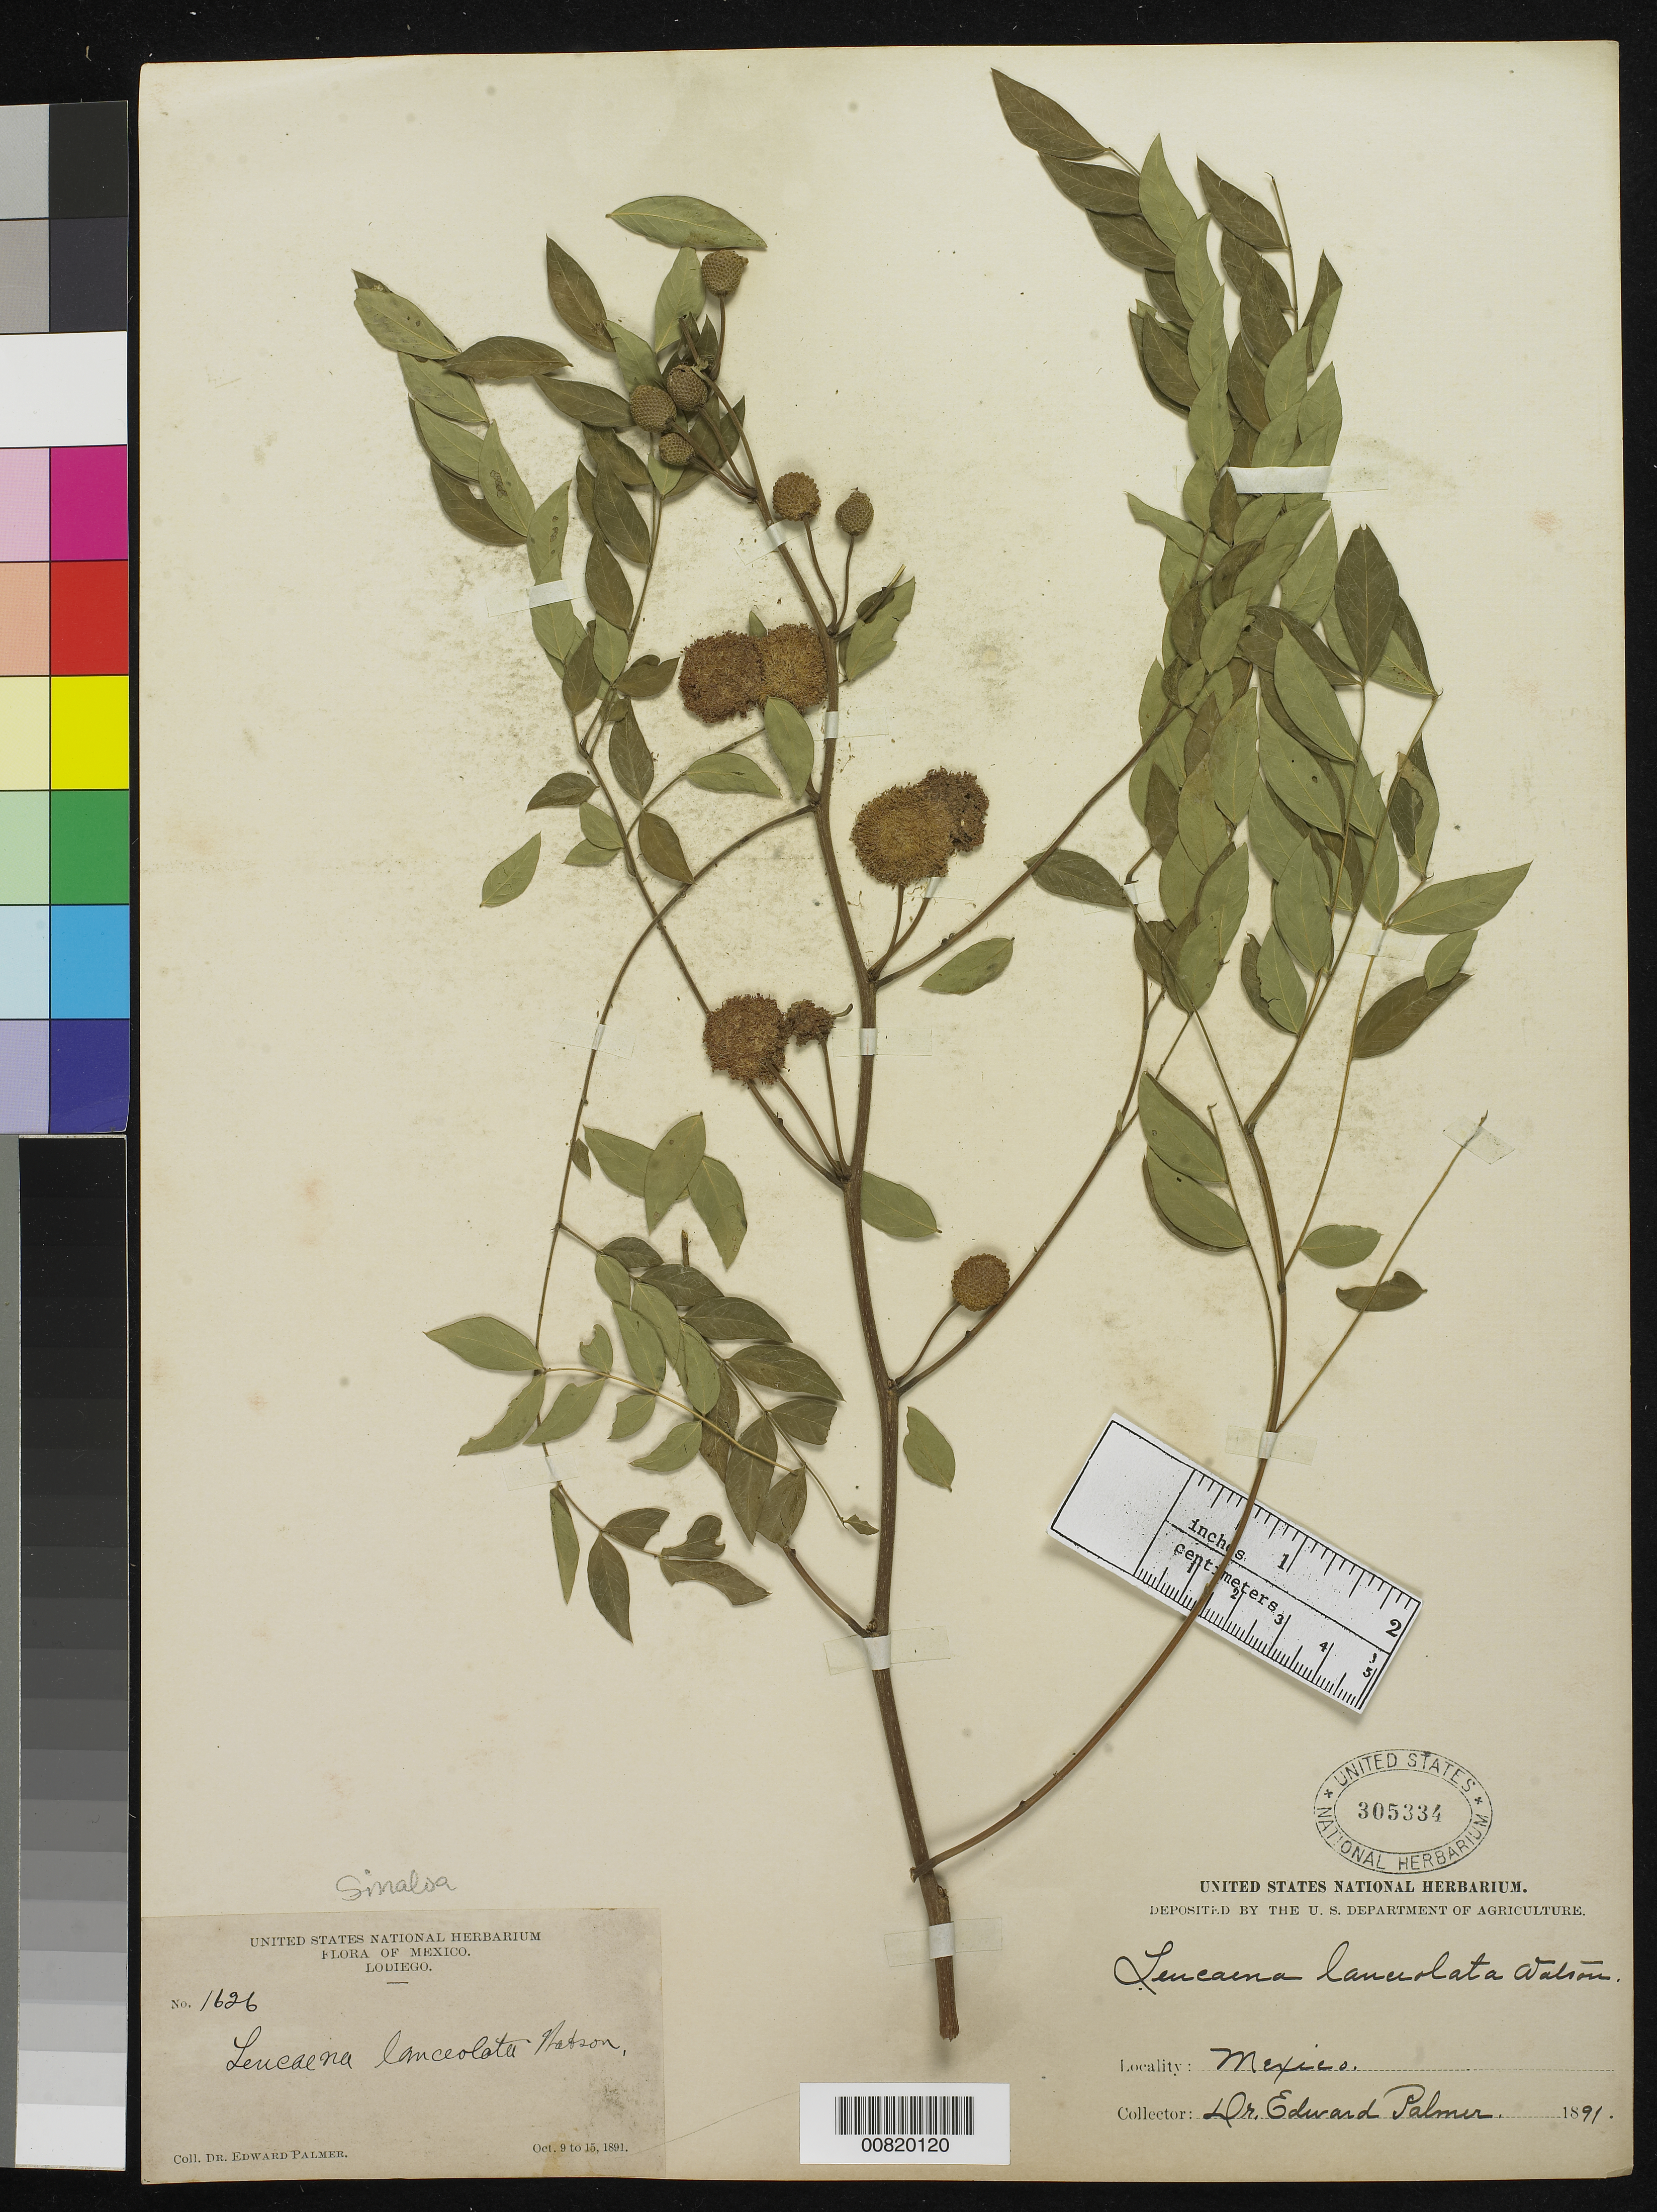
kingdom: Plantae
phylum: Tracheophyta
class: Magnoliopsida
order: Fabales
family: Fabaceae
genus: Leucaena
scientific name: Leucaena lanceolata var. lanceolata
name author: S. Watson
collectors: E. Palmer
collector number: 1626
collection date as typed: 09 Oct 1891 to 15 Oct 1891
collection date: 1891-10-09/1891-10-15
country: Mexico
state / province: Sinaloa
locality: Lodiego, Sinaloa.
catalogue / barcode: US 305334